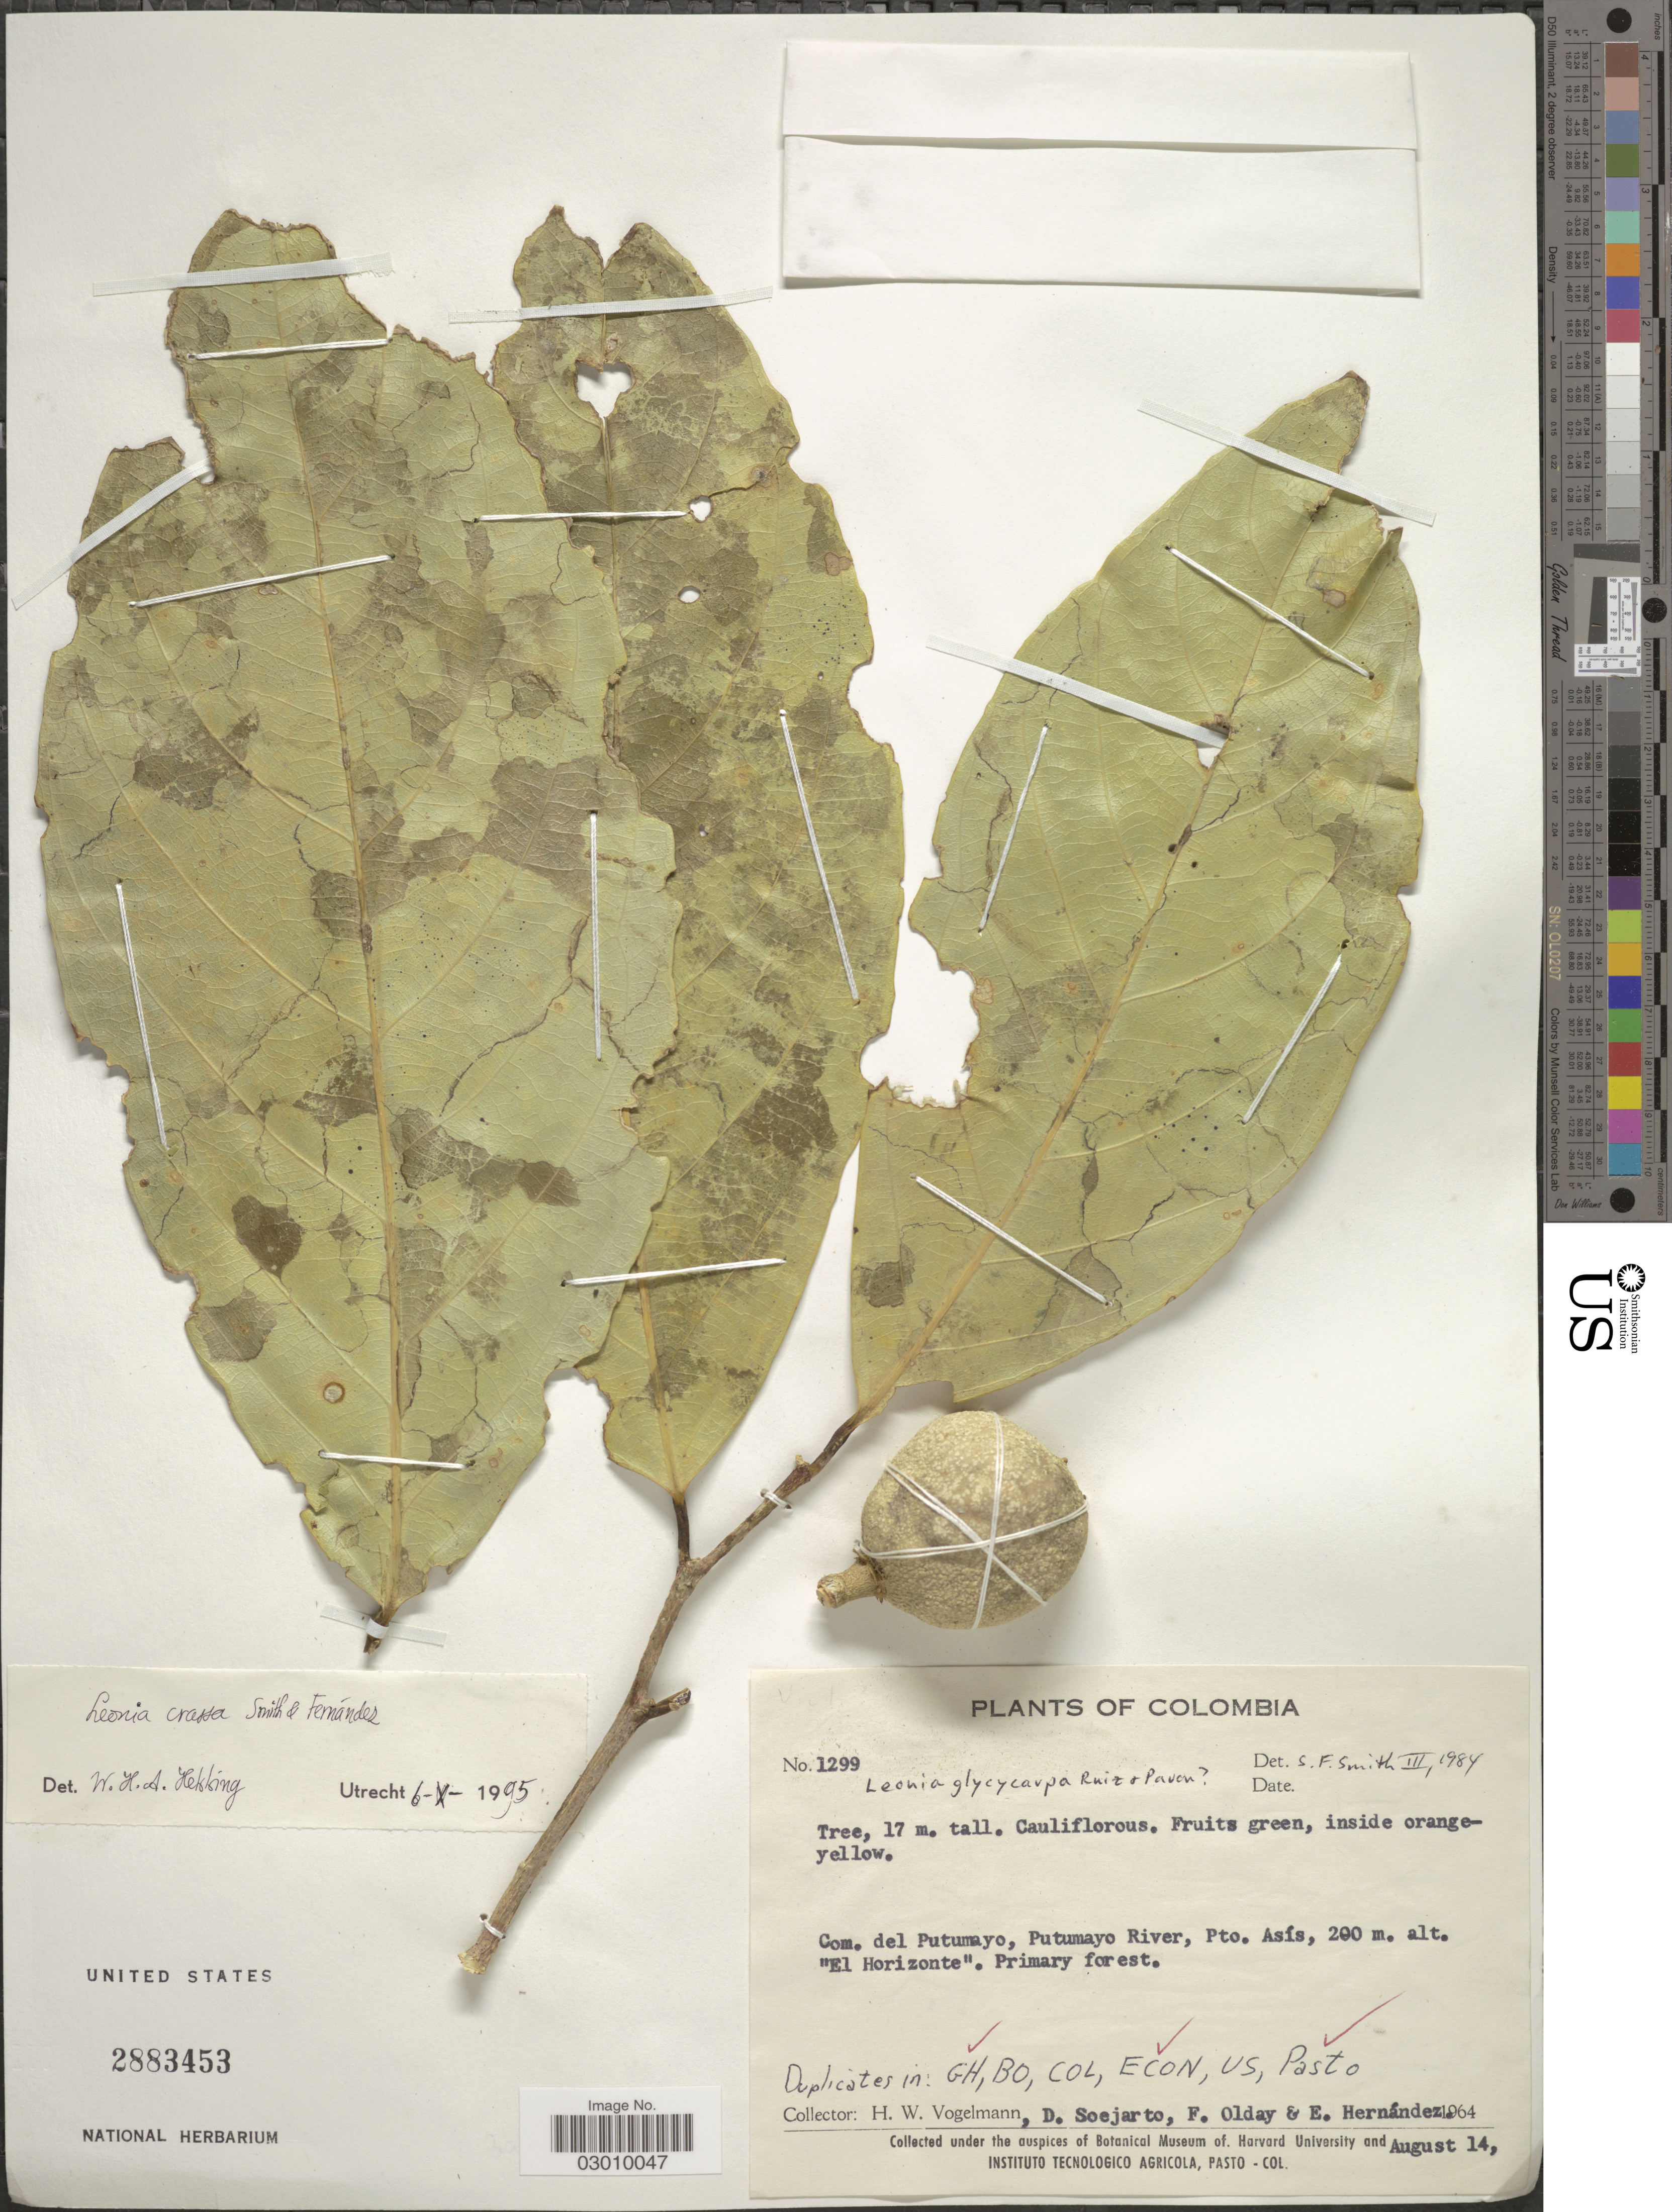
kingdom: Plantae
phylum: Tracheophyta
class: Magnoliopsida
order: Malpighiales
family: Violaceae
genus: Leonia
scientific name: Leonia crassa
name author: L.B. Sm. & A. Fernández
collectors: H. Vogelmann, D. Soejarto, F. Olday & E. Hernández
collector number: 1299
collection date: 1964-08-14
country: Colombia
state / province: Putumayo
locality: Com. del Putumayo, Putumayo River, Pto. Asís, "El Horizonte".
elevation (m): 200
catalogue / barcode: US 2883453